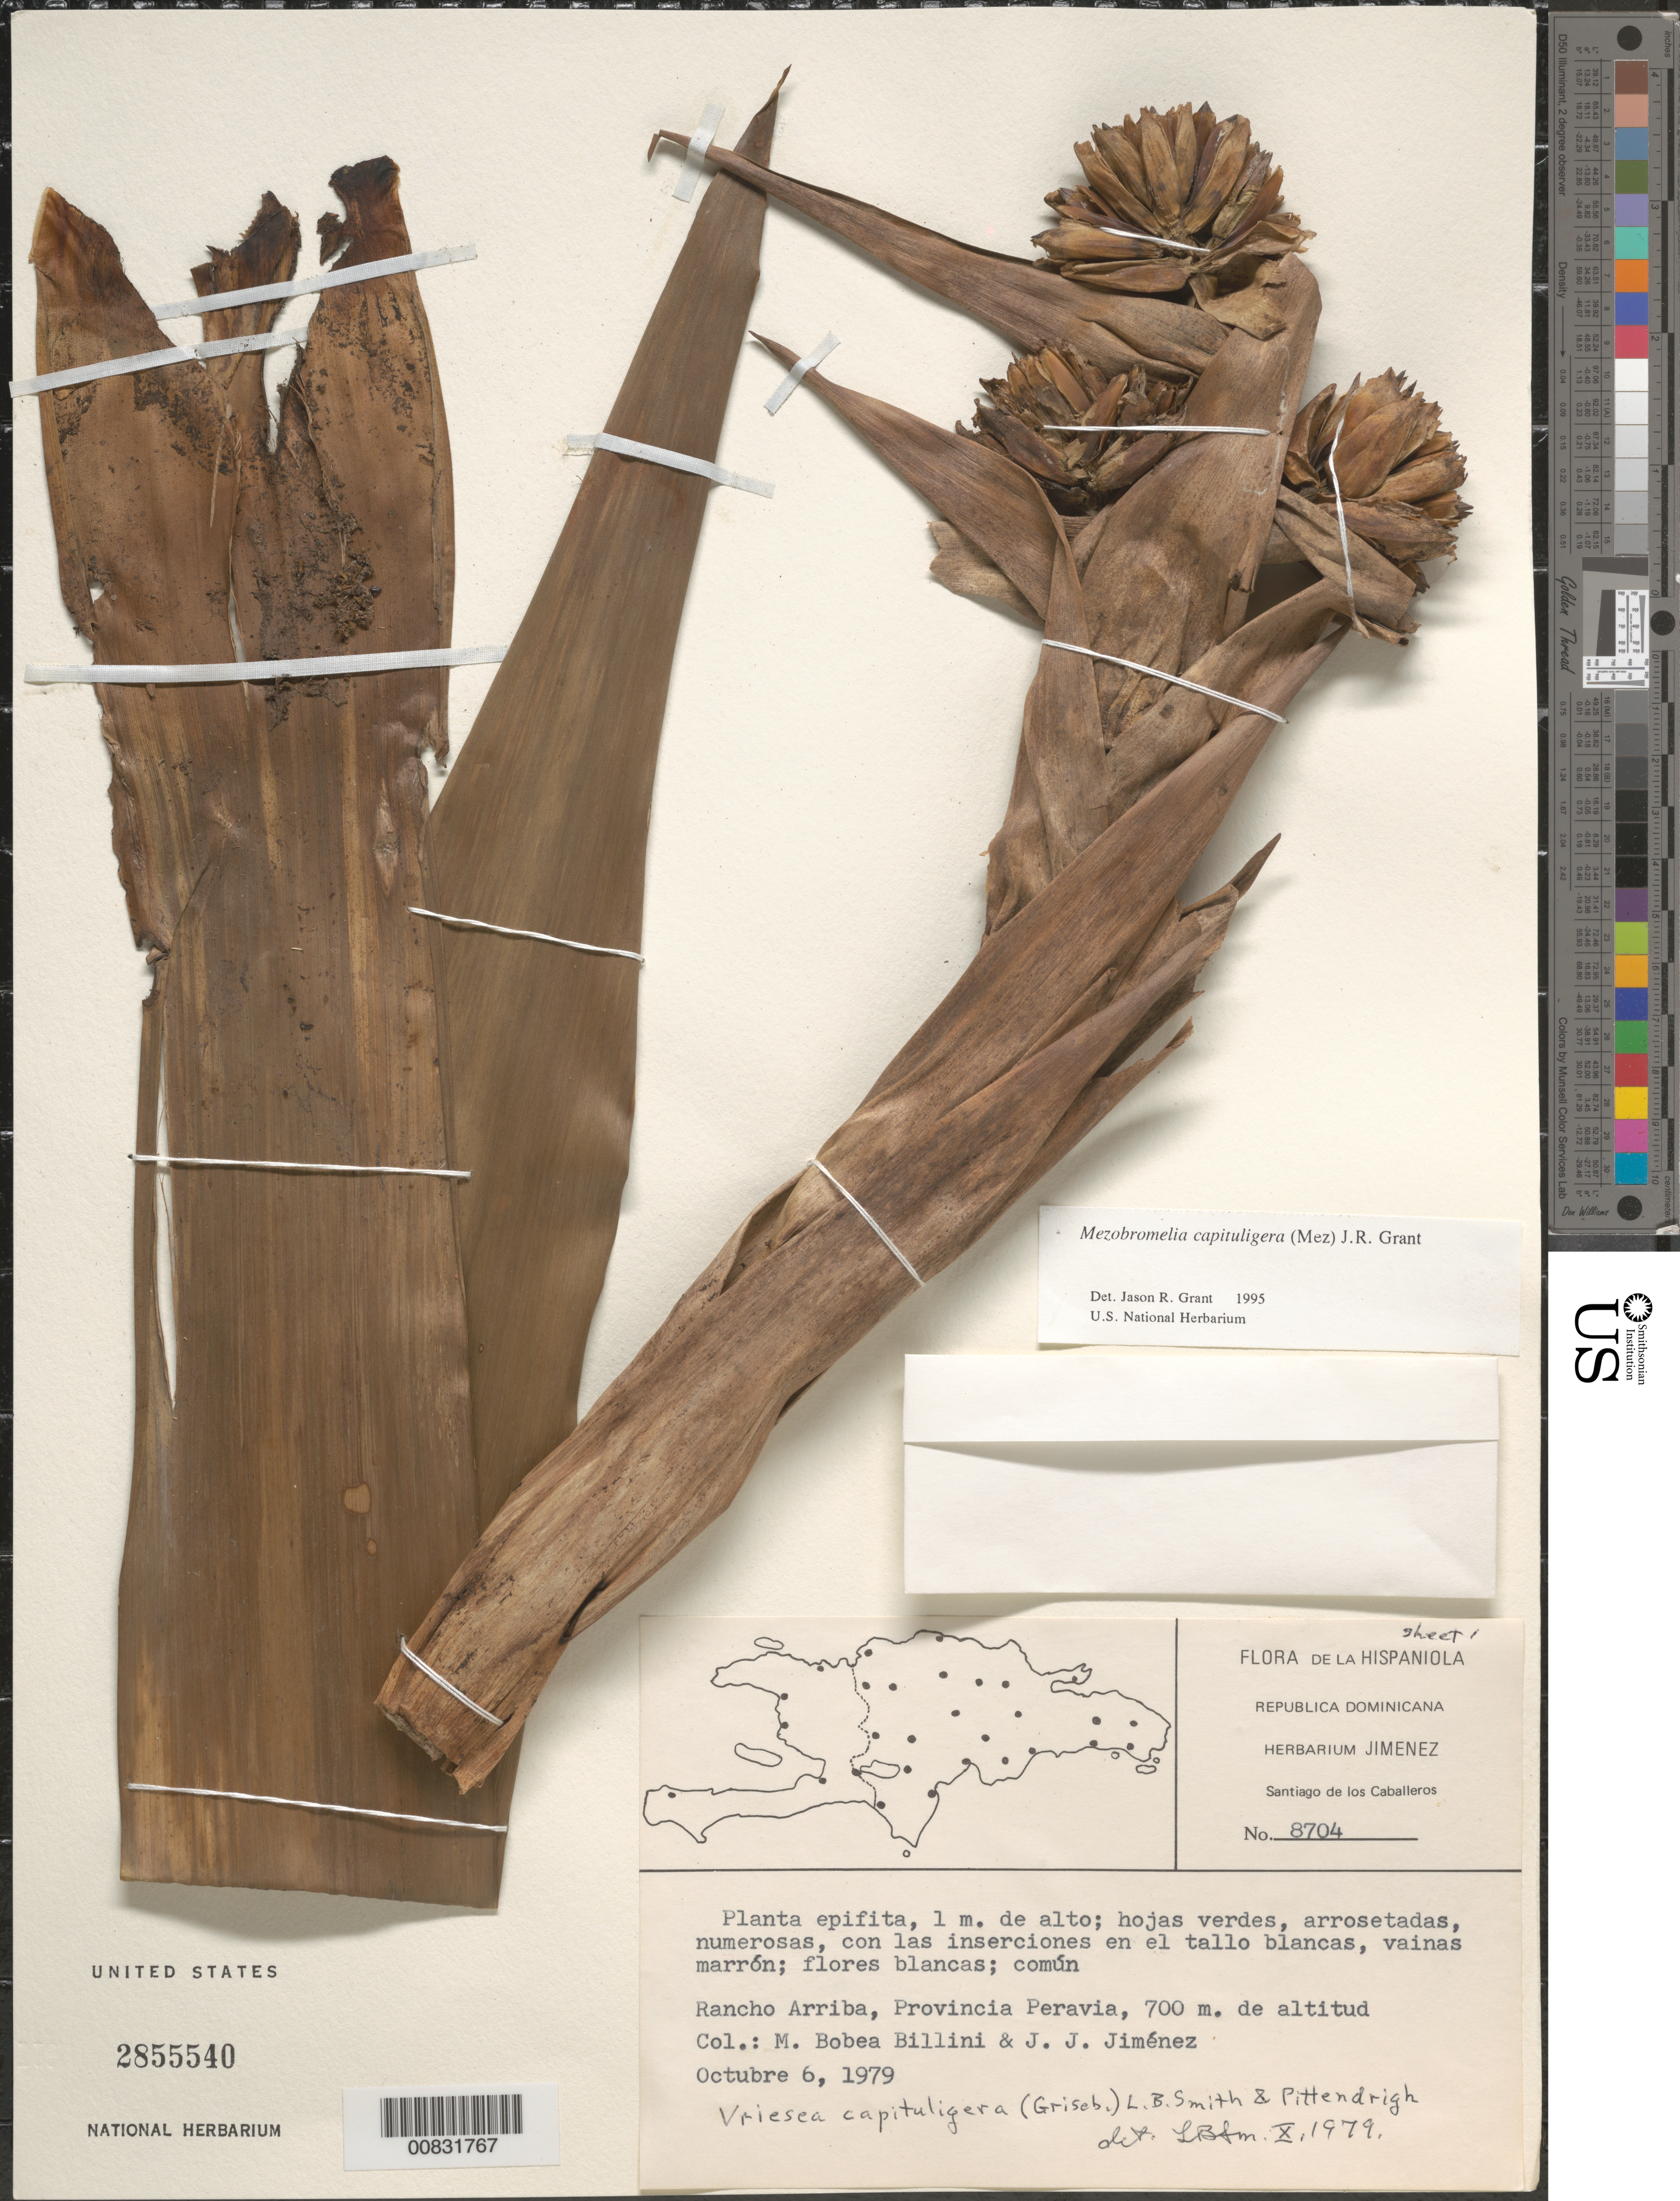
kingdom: Plantae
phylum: Tracheophyta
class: Liliopsida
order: Poales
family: Bromeliaceae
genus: Mezobromelia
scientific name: Mezobromelia capituligera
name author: (Griseb.) J.R. Grant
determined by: Grant, J. R., (SWITZERLAND)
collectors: M. Bobea Bellini & J. J. Jiménez Almonte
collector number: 8704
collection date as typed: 06 Oct 1979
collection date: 1979-10-06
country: Dominican Republic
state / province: Peravia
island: Hispaniola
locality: Rancho Arriba.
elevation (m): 700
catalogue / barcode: US 2855540